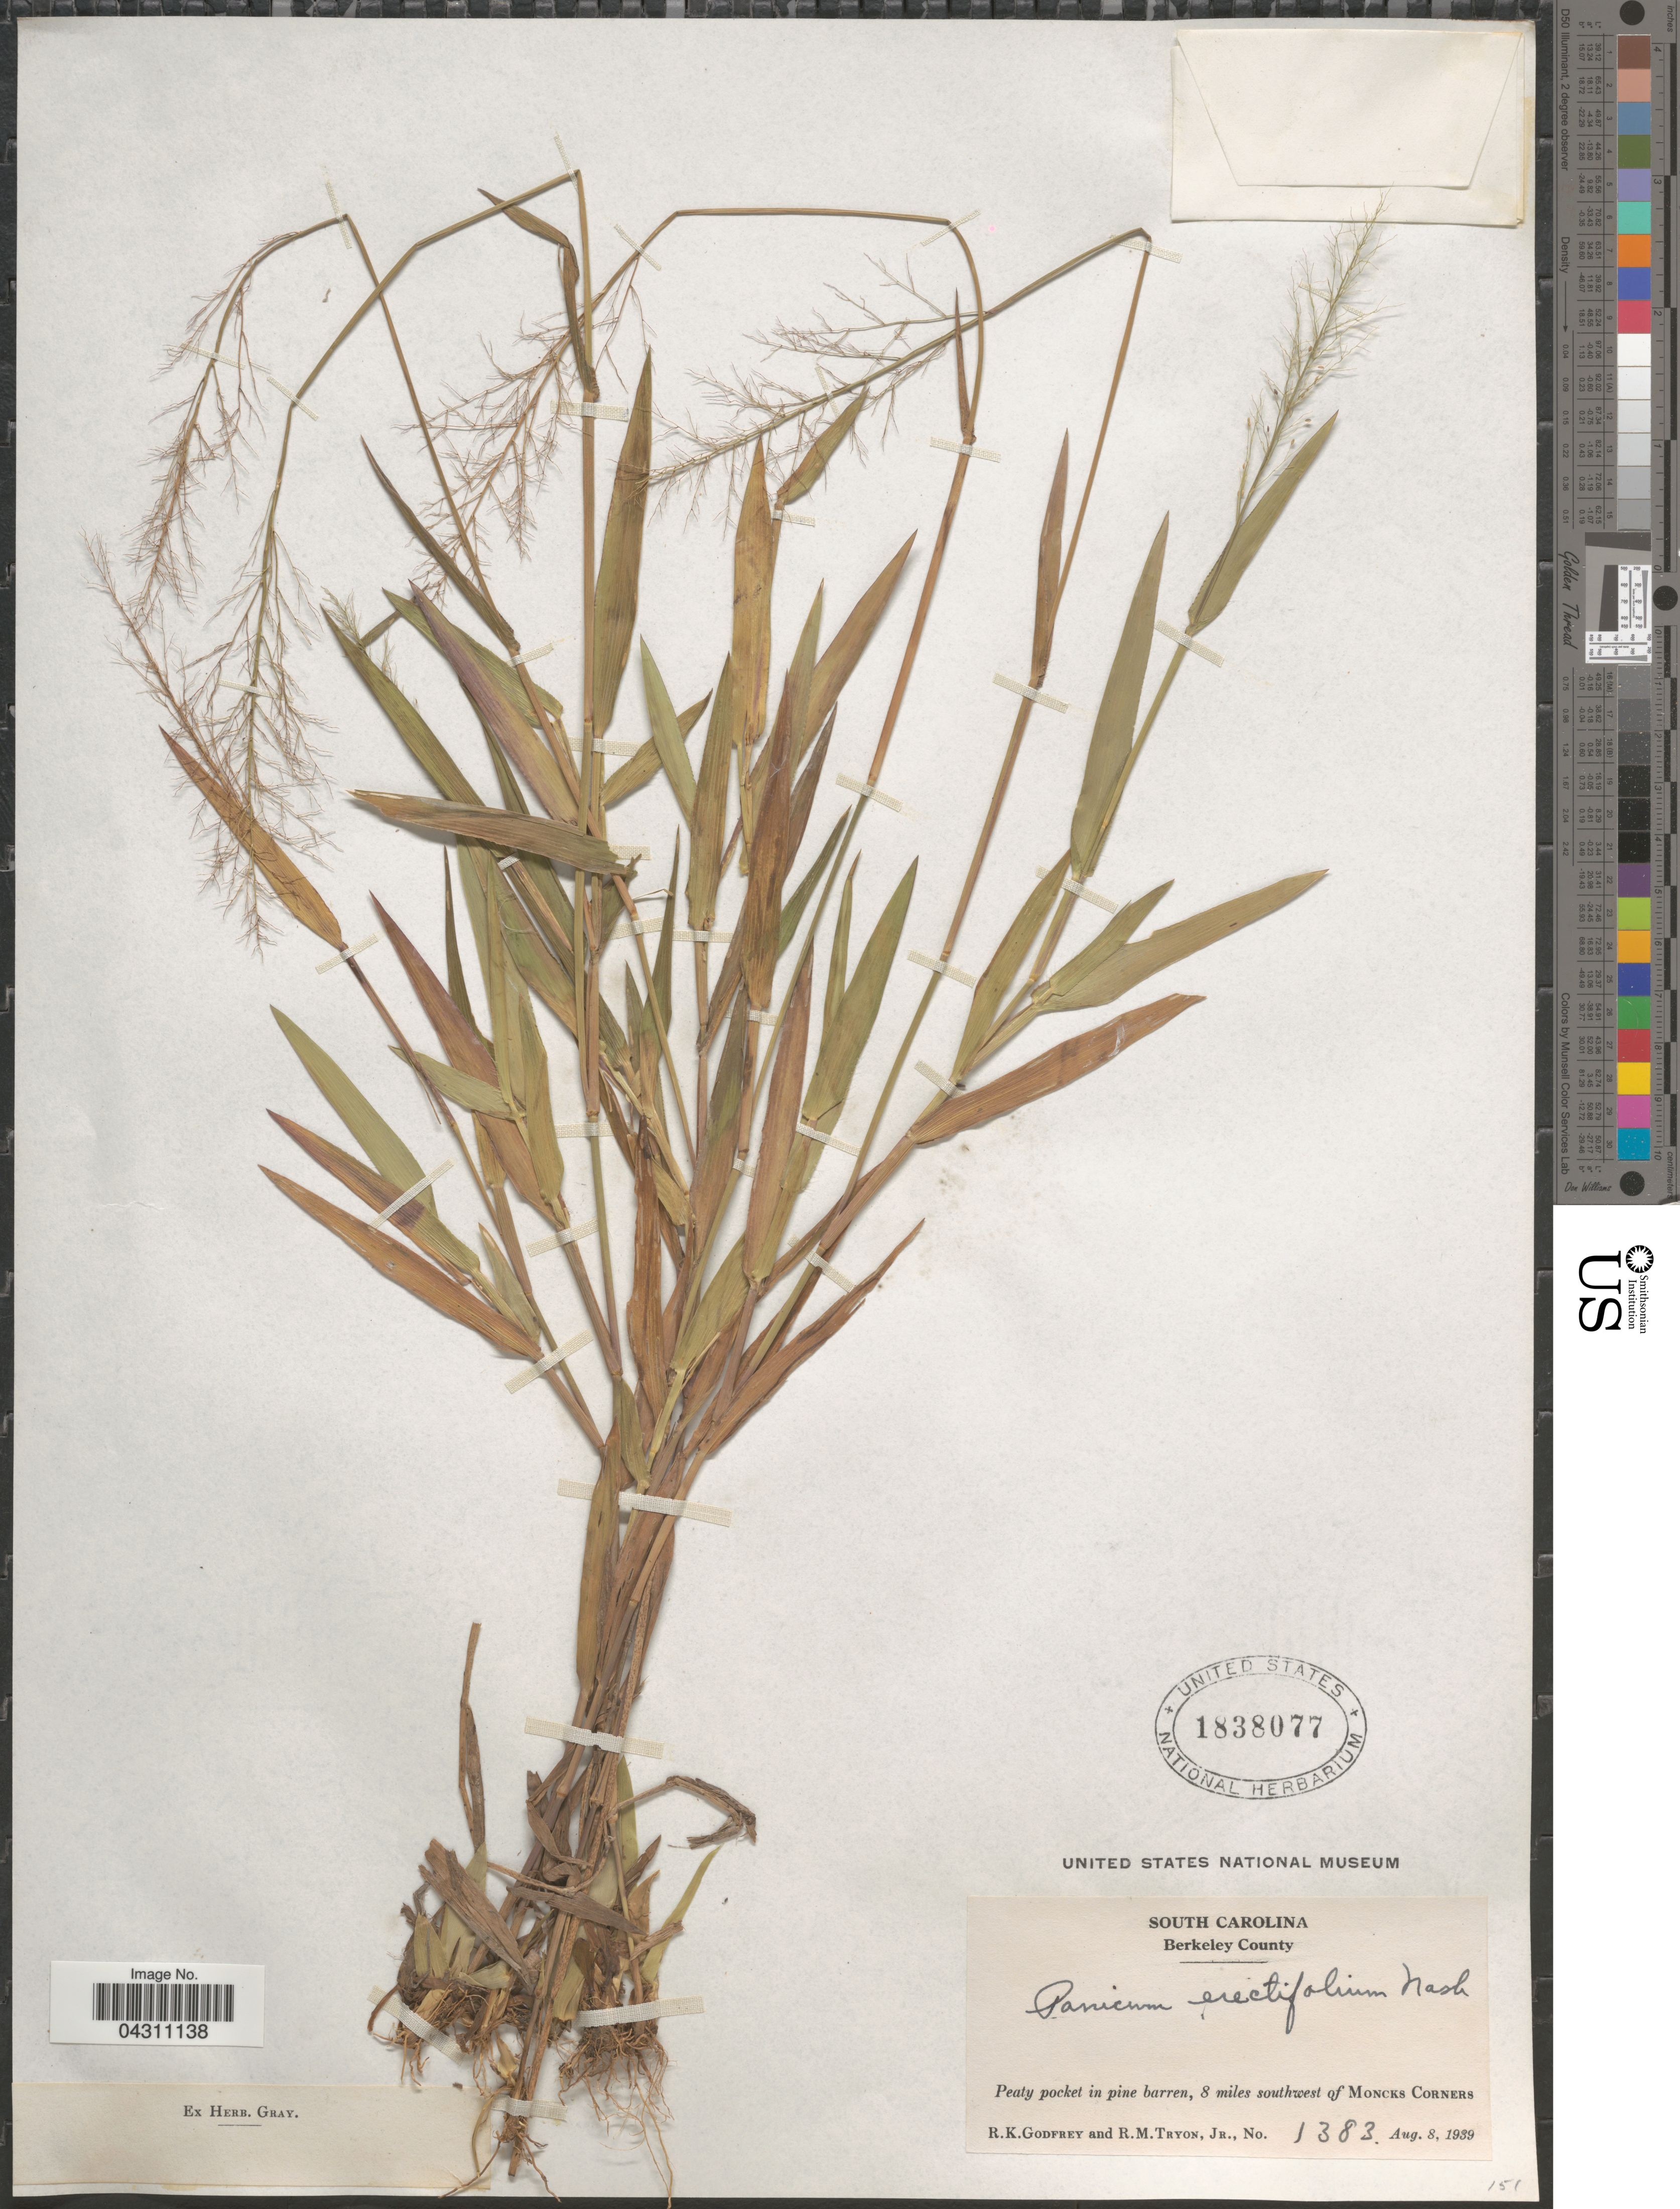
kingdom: Plantae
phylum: Tracheophyta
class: Liliopsida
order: Poales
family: Poaceae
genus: Dichanthelium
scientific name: Dichanthelium sphaerocarpon var. floridanum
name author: (Vasey) Davidse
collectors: R. K. Godfrey & R. Tryon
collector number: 1383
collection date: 1939-08-08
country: United States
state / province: South Carolina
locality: Berkeley County. Peaty pocket in pine barren, 8 miles southwest of Moncks Corners.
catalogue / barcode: US 1838077